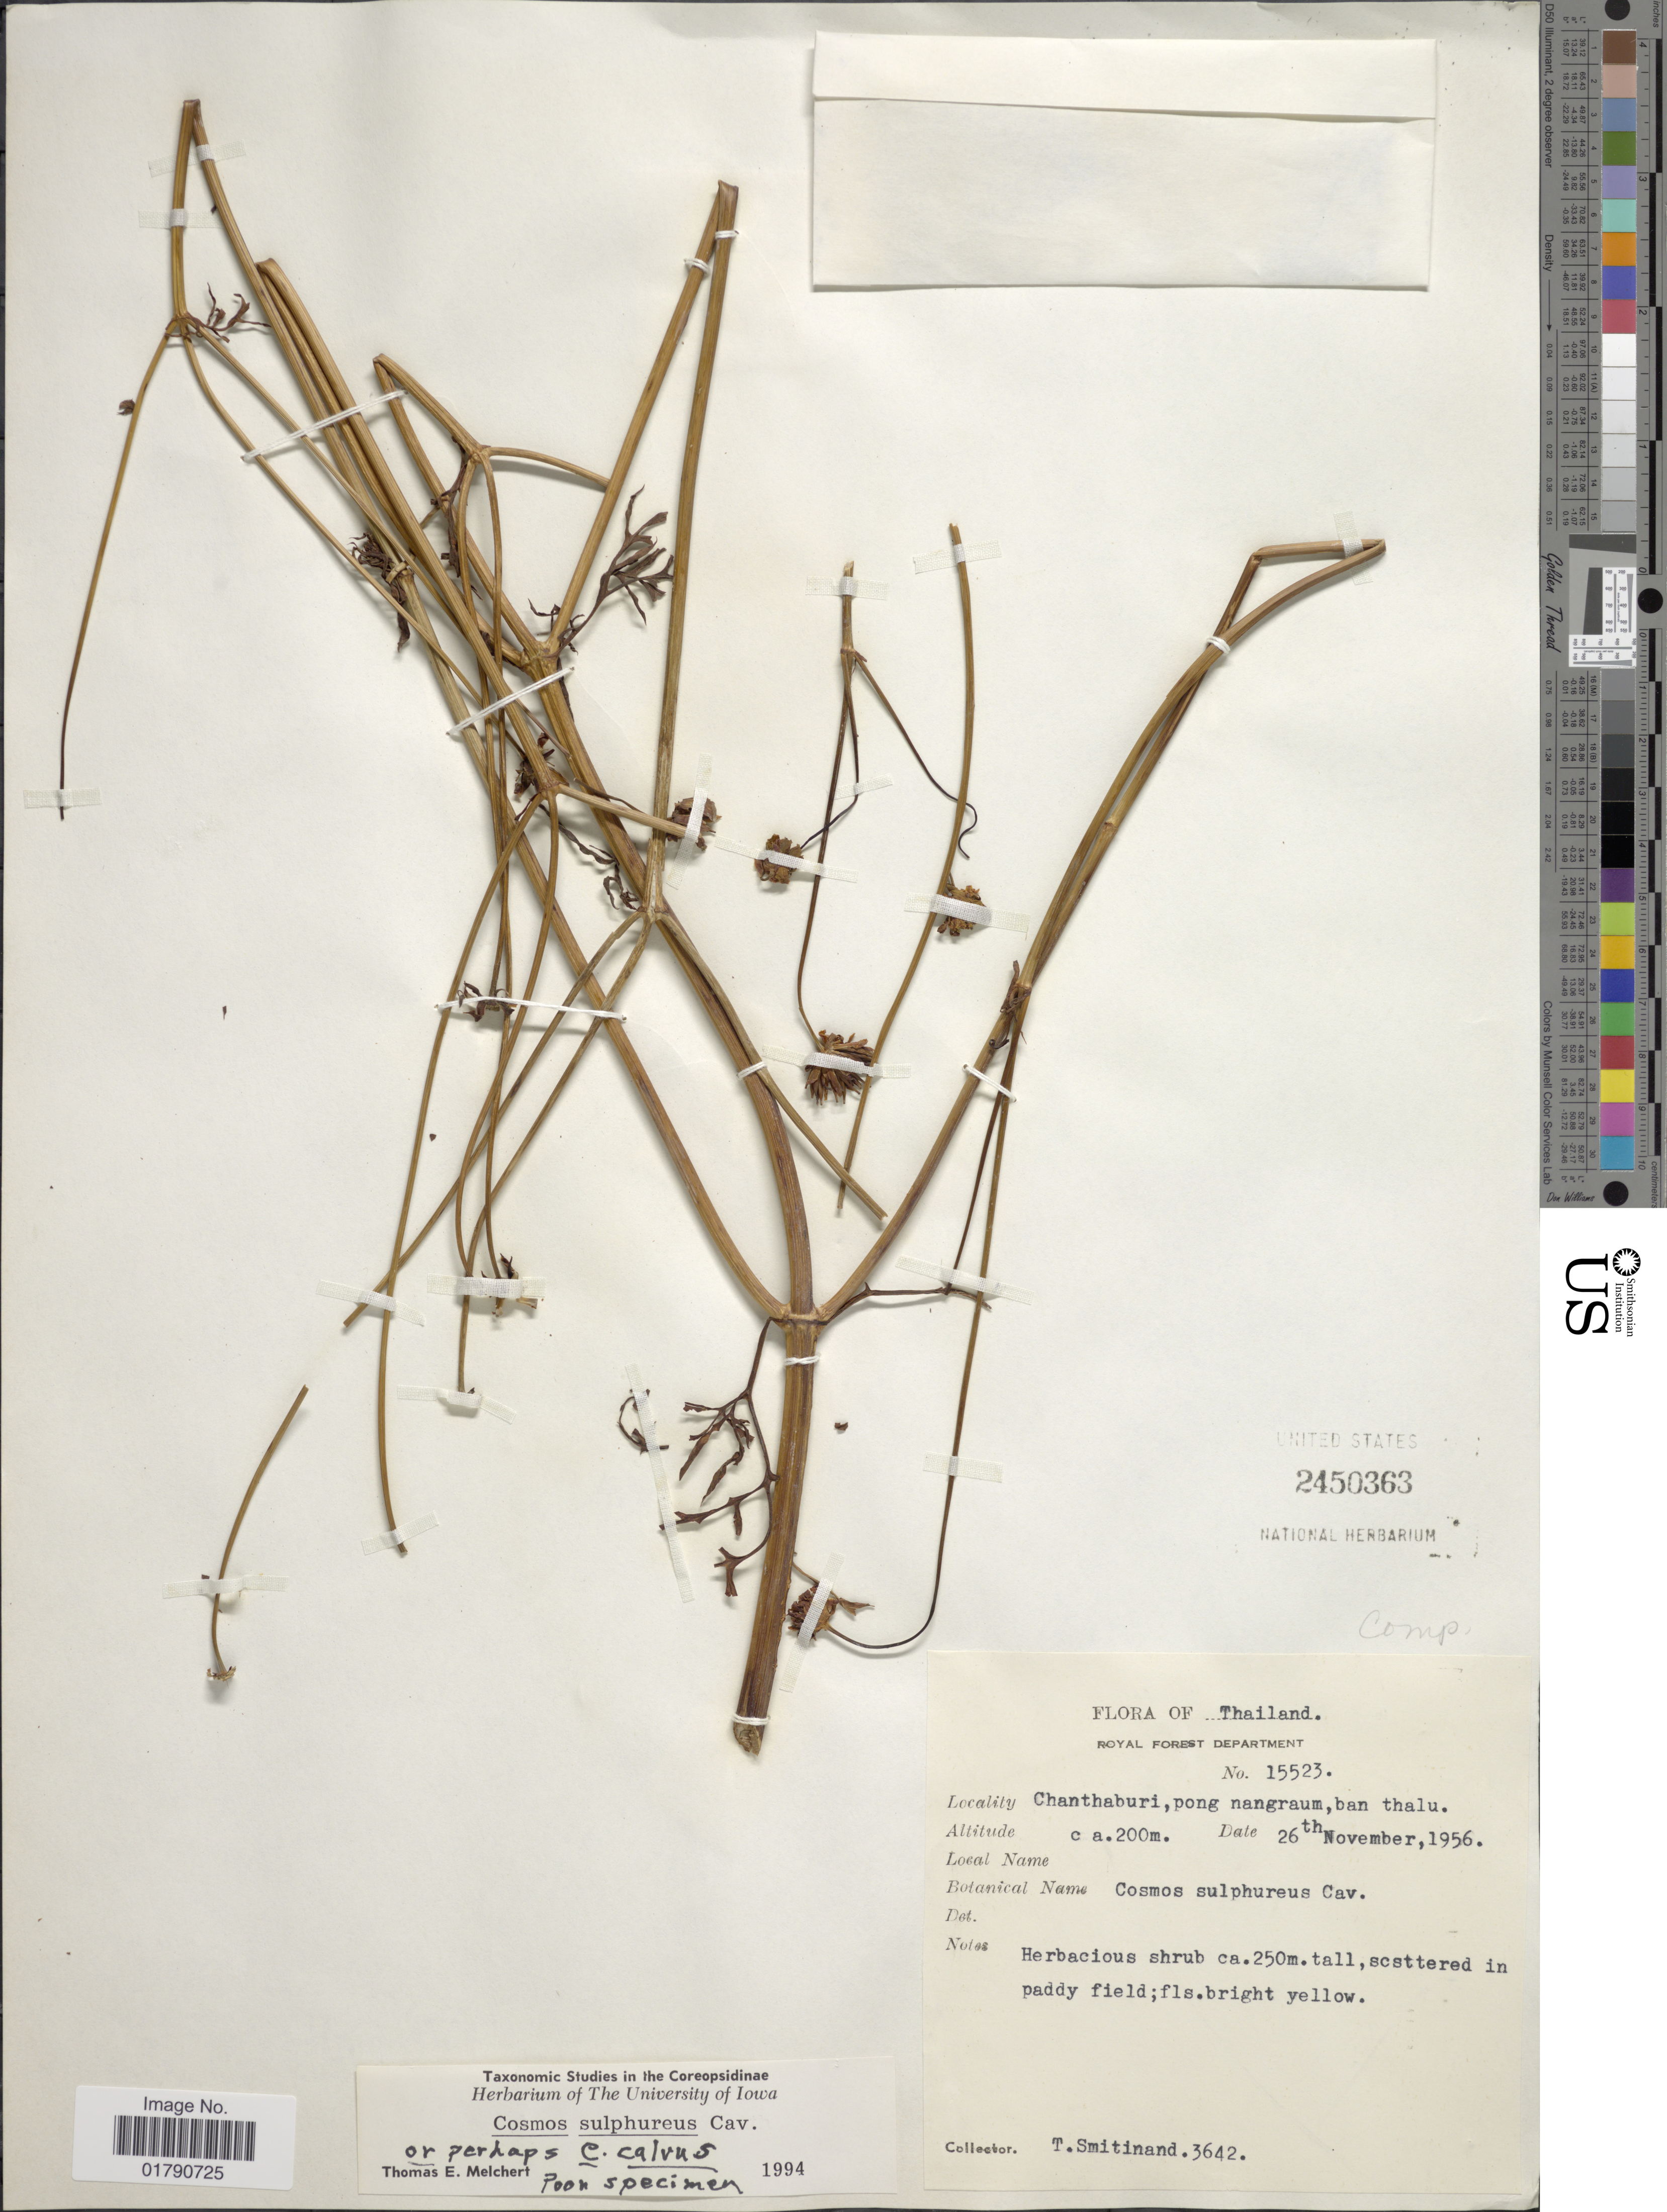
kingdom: Plantae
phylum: Tracheophyta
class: Magnoliopsida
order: Asterales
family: Asteraceae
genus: Cosmos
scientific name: Cosmos sulphureus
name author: Cav.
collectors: T. Smitinand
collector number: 3642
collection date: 1956-11-26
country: Thailand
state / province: Chanthaburi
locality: Pong Nangraum, ban thalu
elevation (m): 200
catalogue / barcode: US 2450363